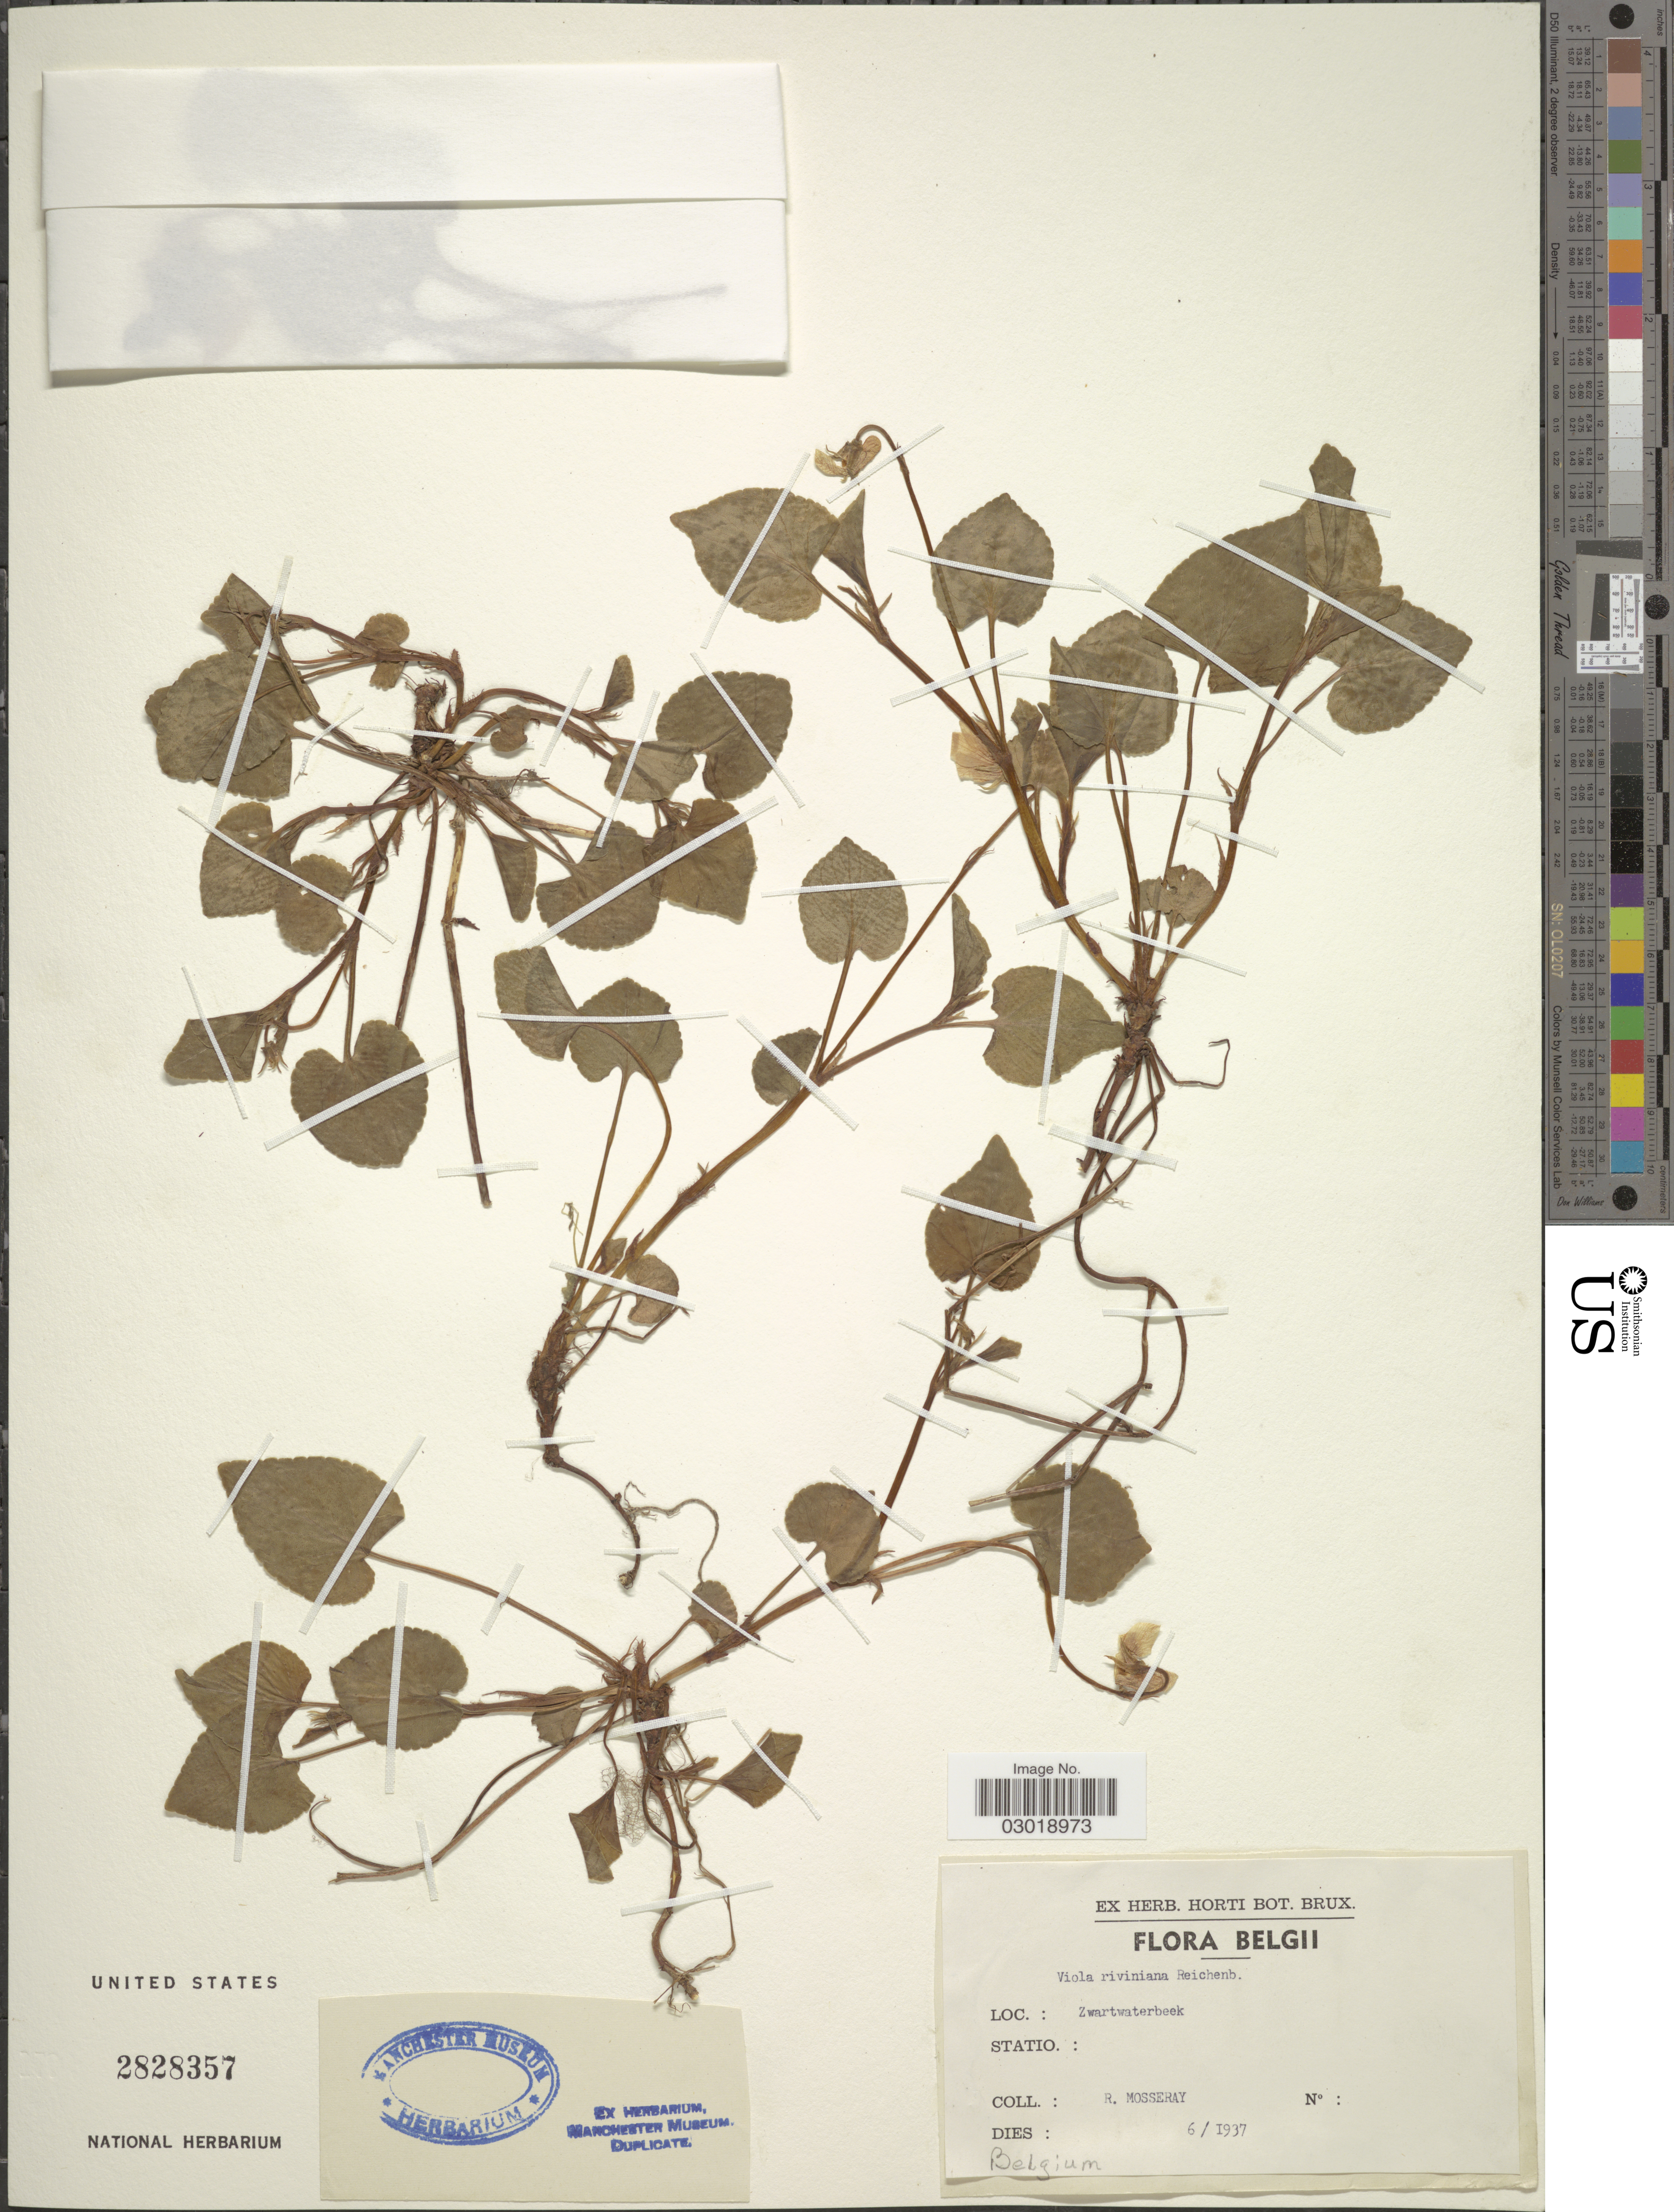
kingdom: Plantae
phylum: Tracheophyta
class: Magnoliopsida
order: Malpighiales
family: Violaceae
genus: Viola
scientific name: Viola riviniana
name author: Rchb.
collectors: R. Mosseray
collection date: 1937-06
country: Belgium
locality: Belgii. Zwartwaterbeek.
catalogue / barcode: US 2828357